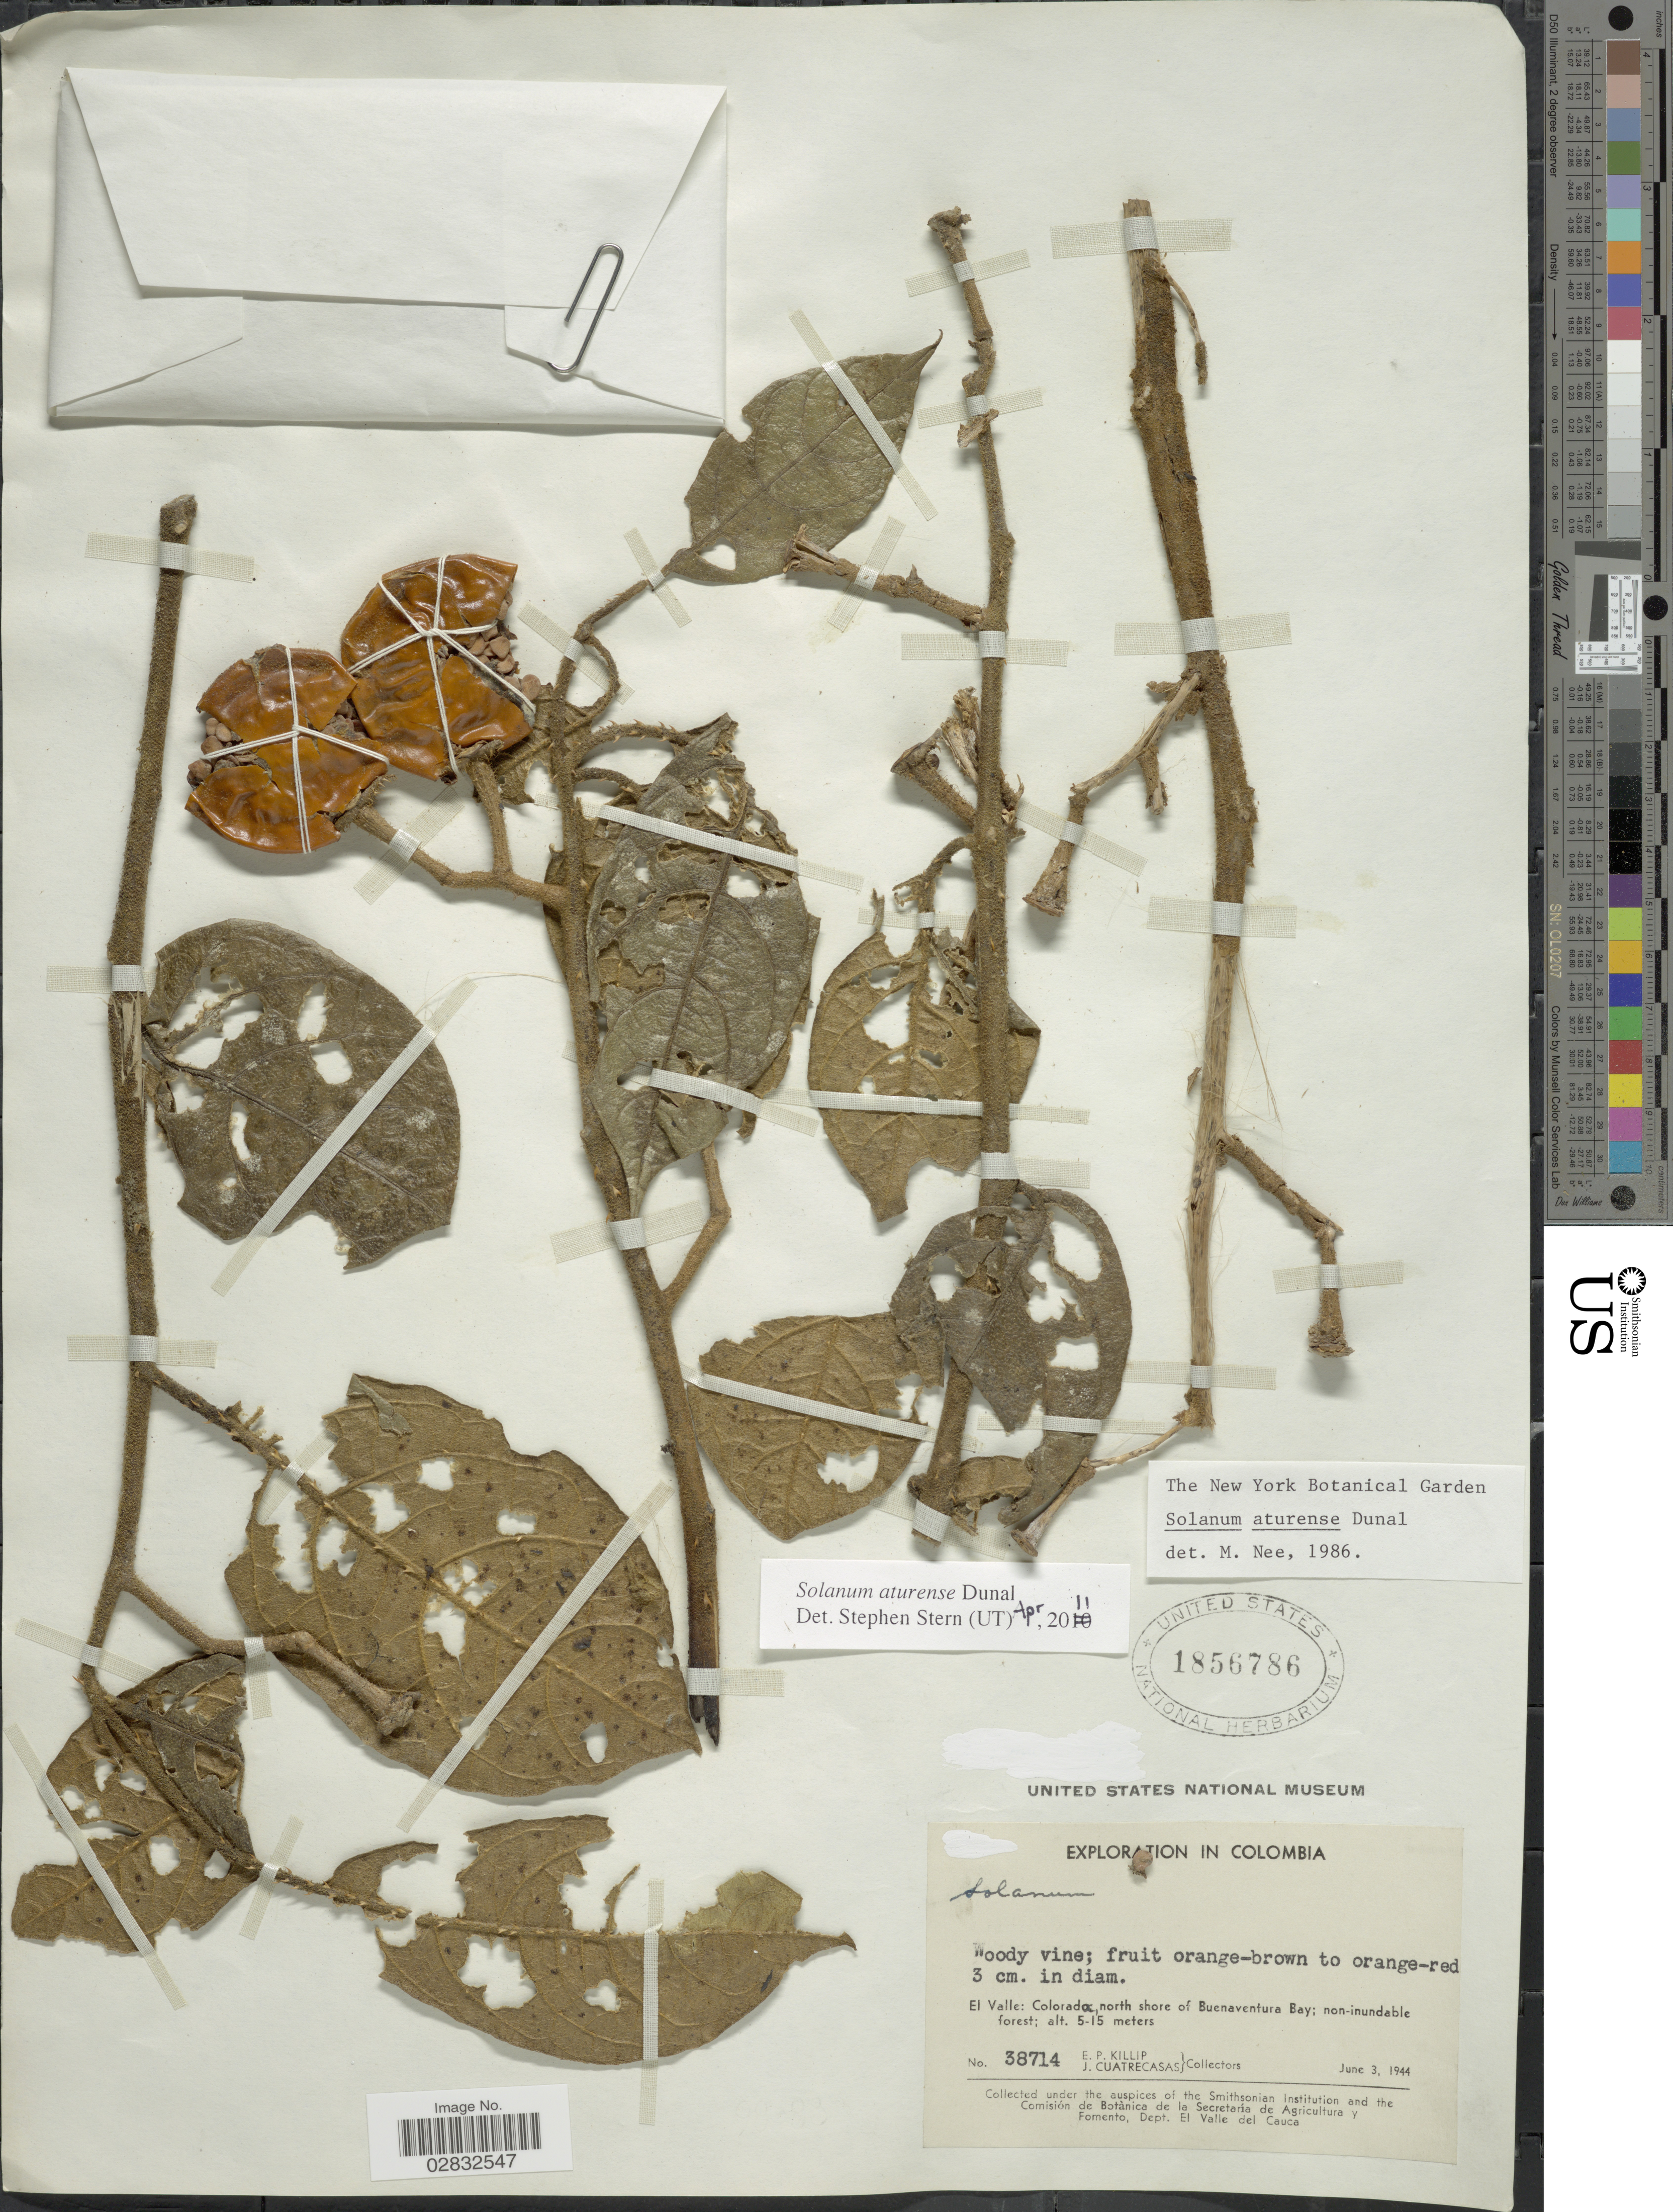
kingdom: Plantae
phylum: Tracheophyta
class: Magnoliopsida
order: Solanales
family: Solanaceae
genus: Solanum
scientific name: Solanum aturense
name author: Humb. & Bonpl. ex Dunal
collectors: E. P. Killip & J. Cuatrecasas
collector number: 38714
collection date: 1944-06-03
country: Colombia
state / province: Valle del Cauca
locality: El Valle: Colorado, north shore of Buenaventura Bay.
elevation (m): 5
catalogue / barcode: US 1856786